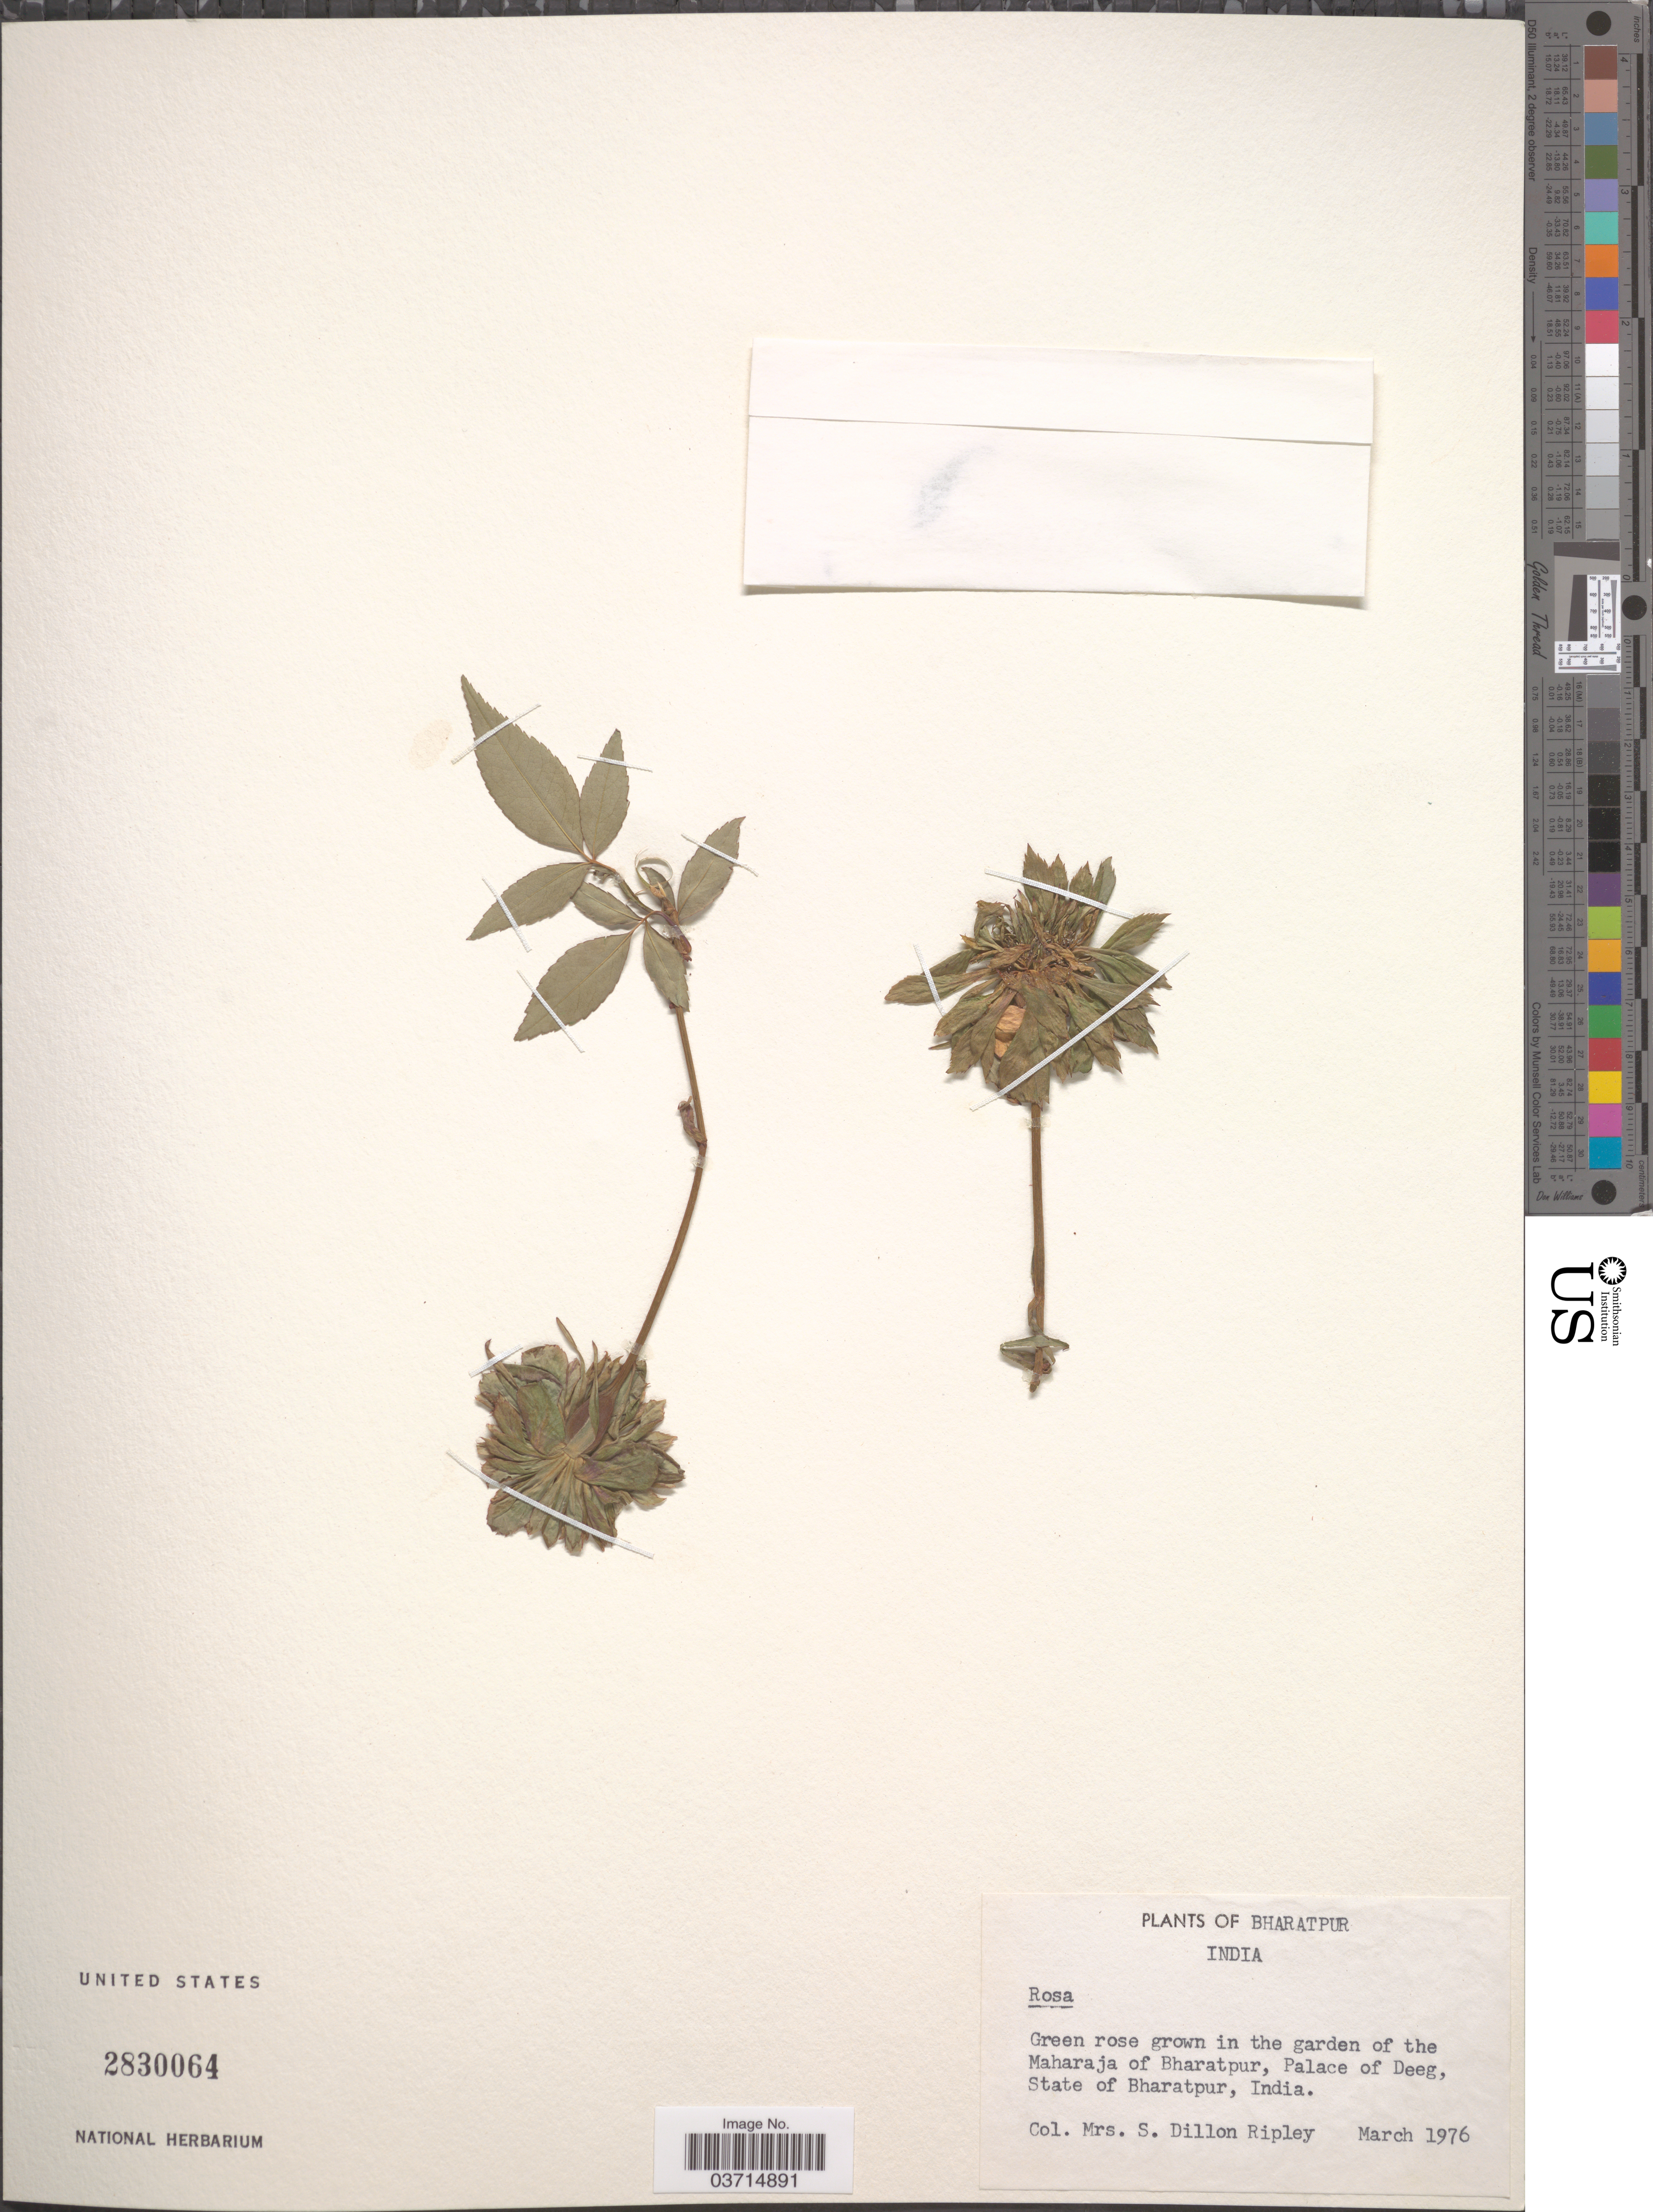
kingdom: Plantae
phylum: Tracheophyta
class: Magnoliopsida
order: Rosales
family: Rosaceae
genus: Rosa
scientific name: Rosa sp.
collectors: S. Ripley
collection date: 1976-03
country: India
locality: Bharatpur. In the garden of the Maharaja of Bharatpur, Palace of Deeg, State of Bharatpur.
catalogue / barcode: US 2830064